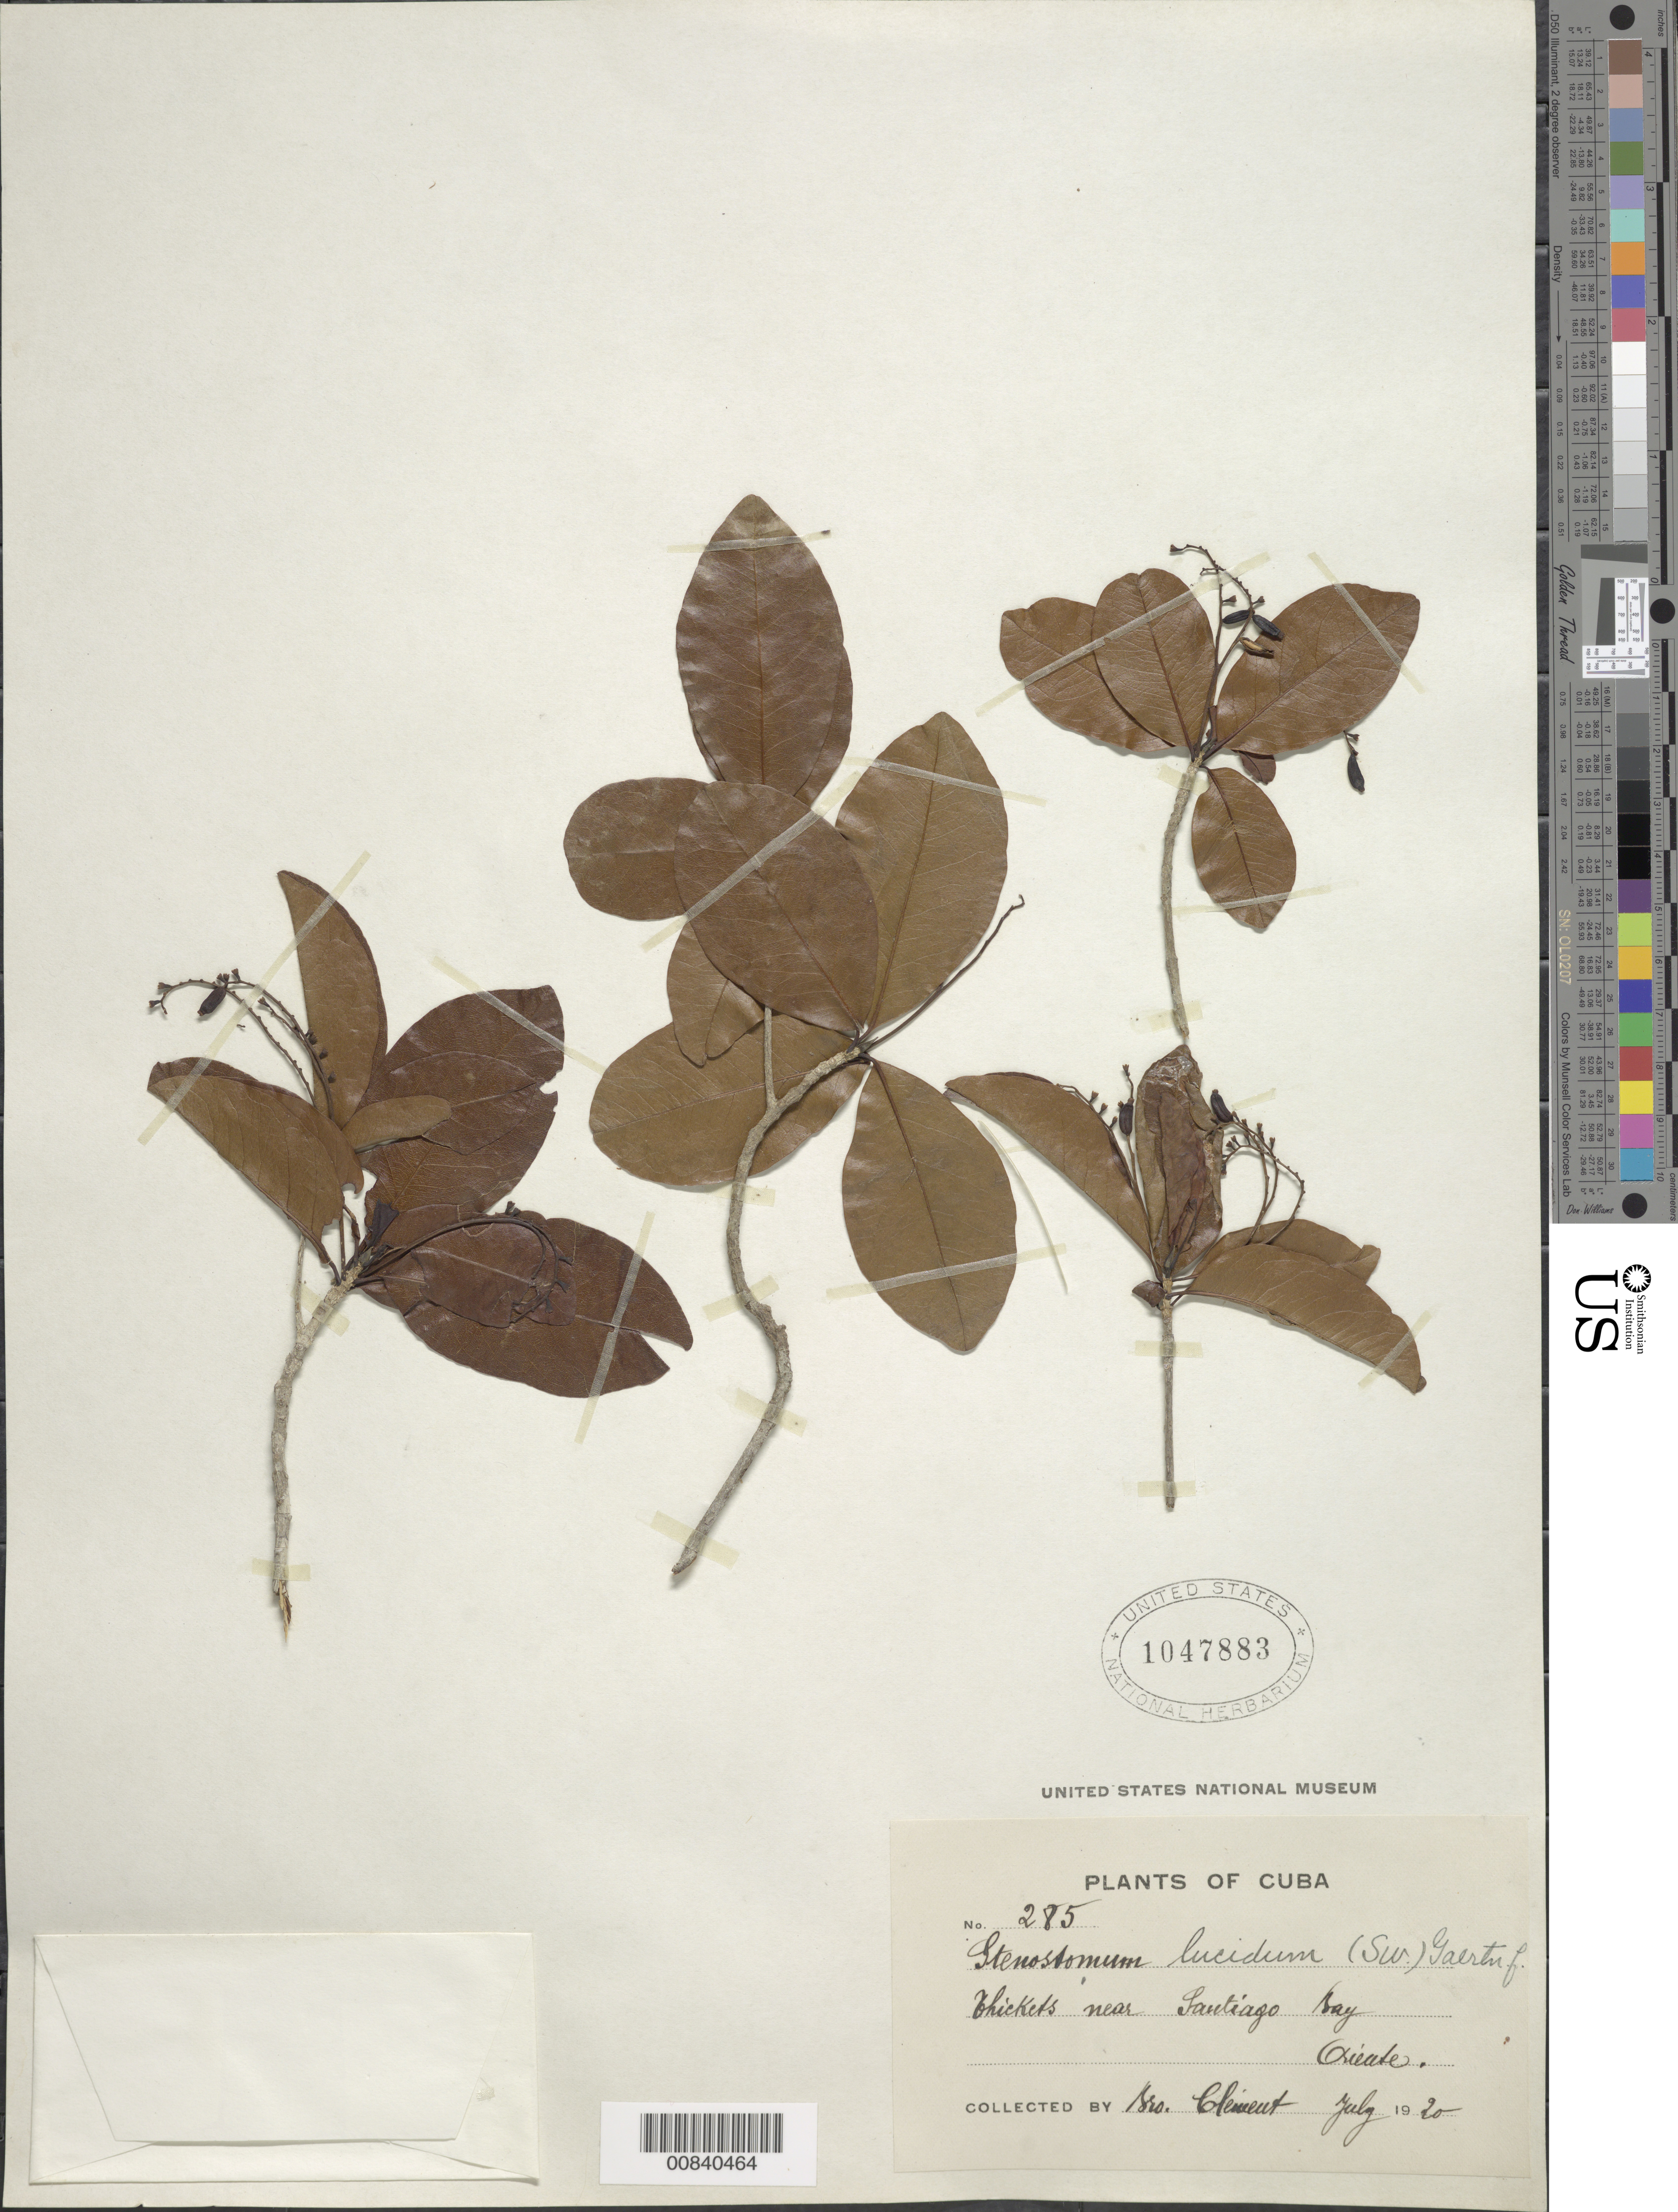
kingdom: Plantae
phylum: Tracheophyta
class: Magnoliopsida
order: Gentianales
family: Rubiaceae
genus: Stenostomum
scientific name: Stenostomum lucidum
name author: (Sw.) C.F. Gaertn.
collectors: Bro. Clemente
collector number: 285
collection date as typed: Jul 1920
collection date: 1920-07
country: Cuba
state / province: Oriente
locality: Near Santiago Bay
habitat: Thickets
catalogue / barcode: US 1047883